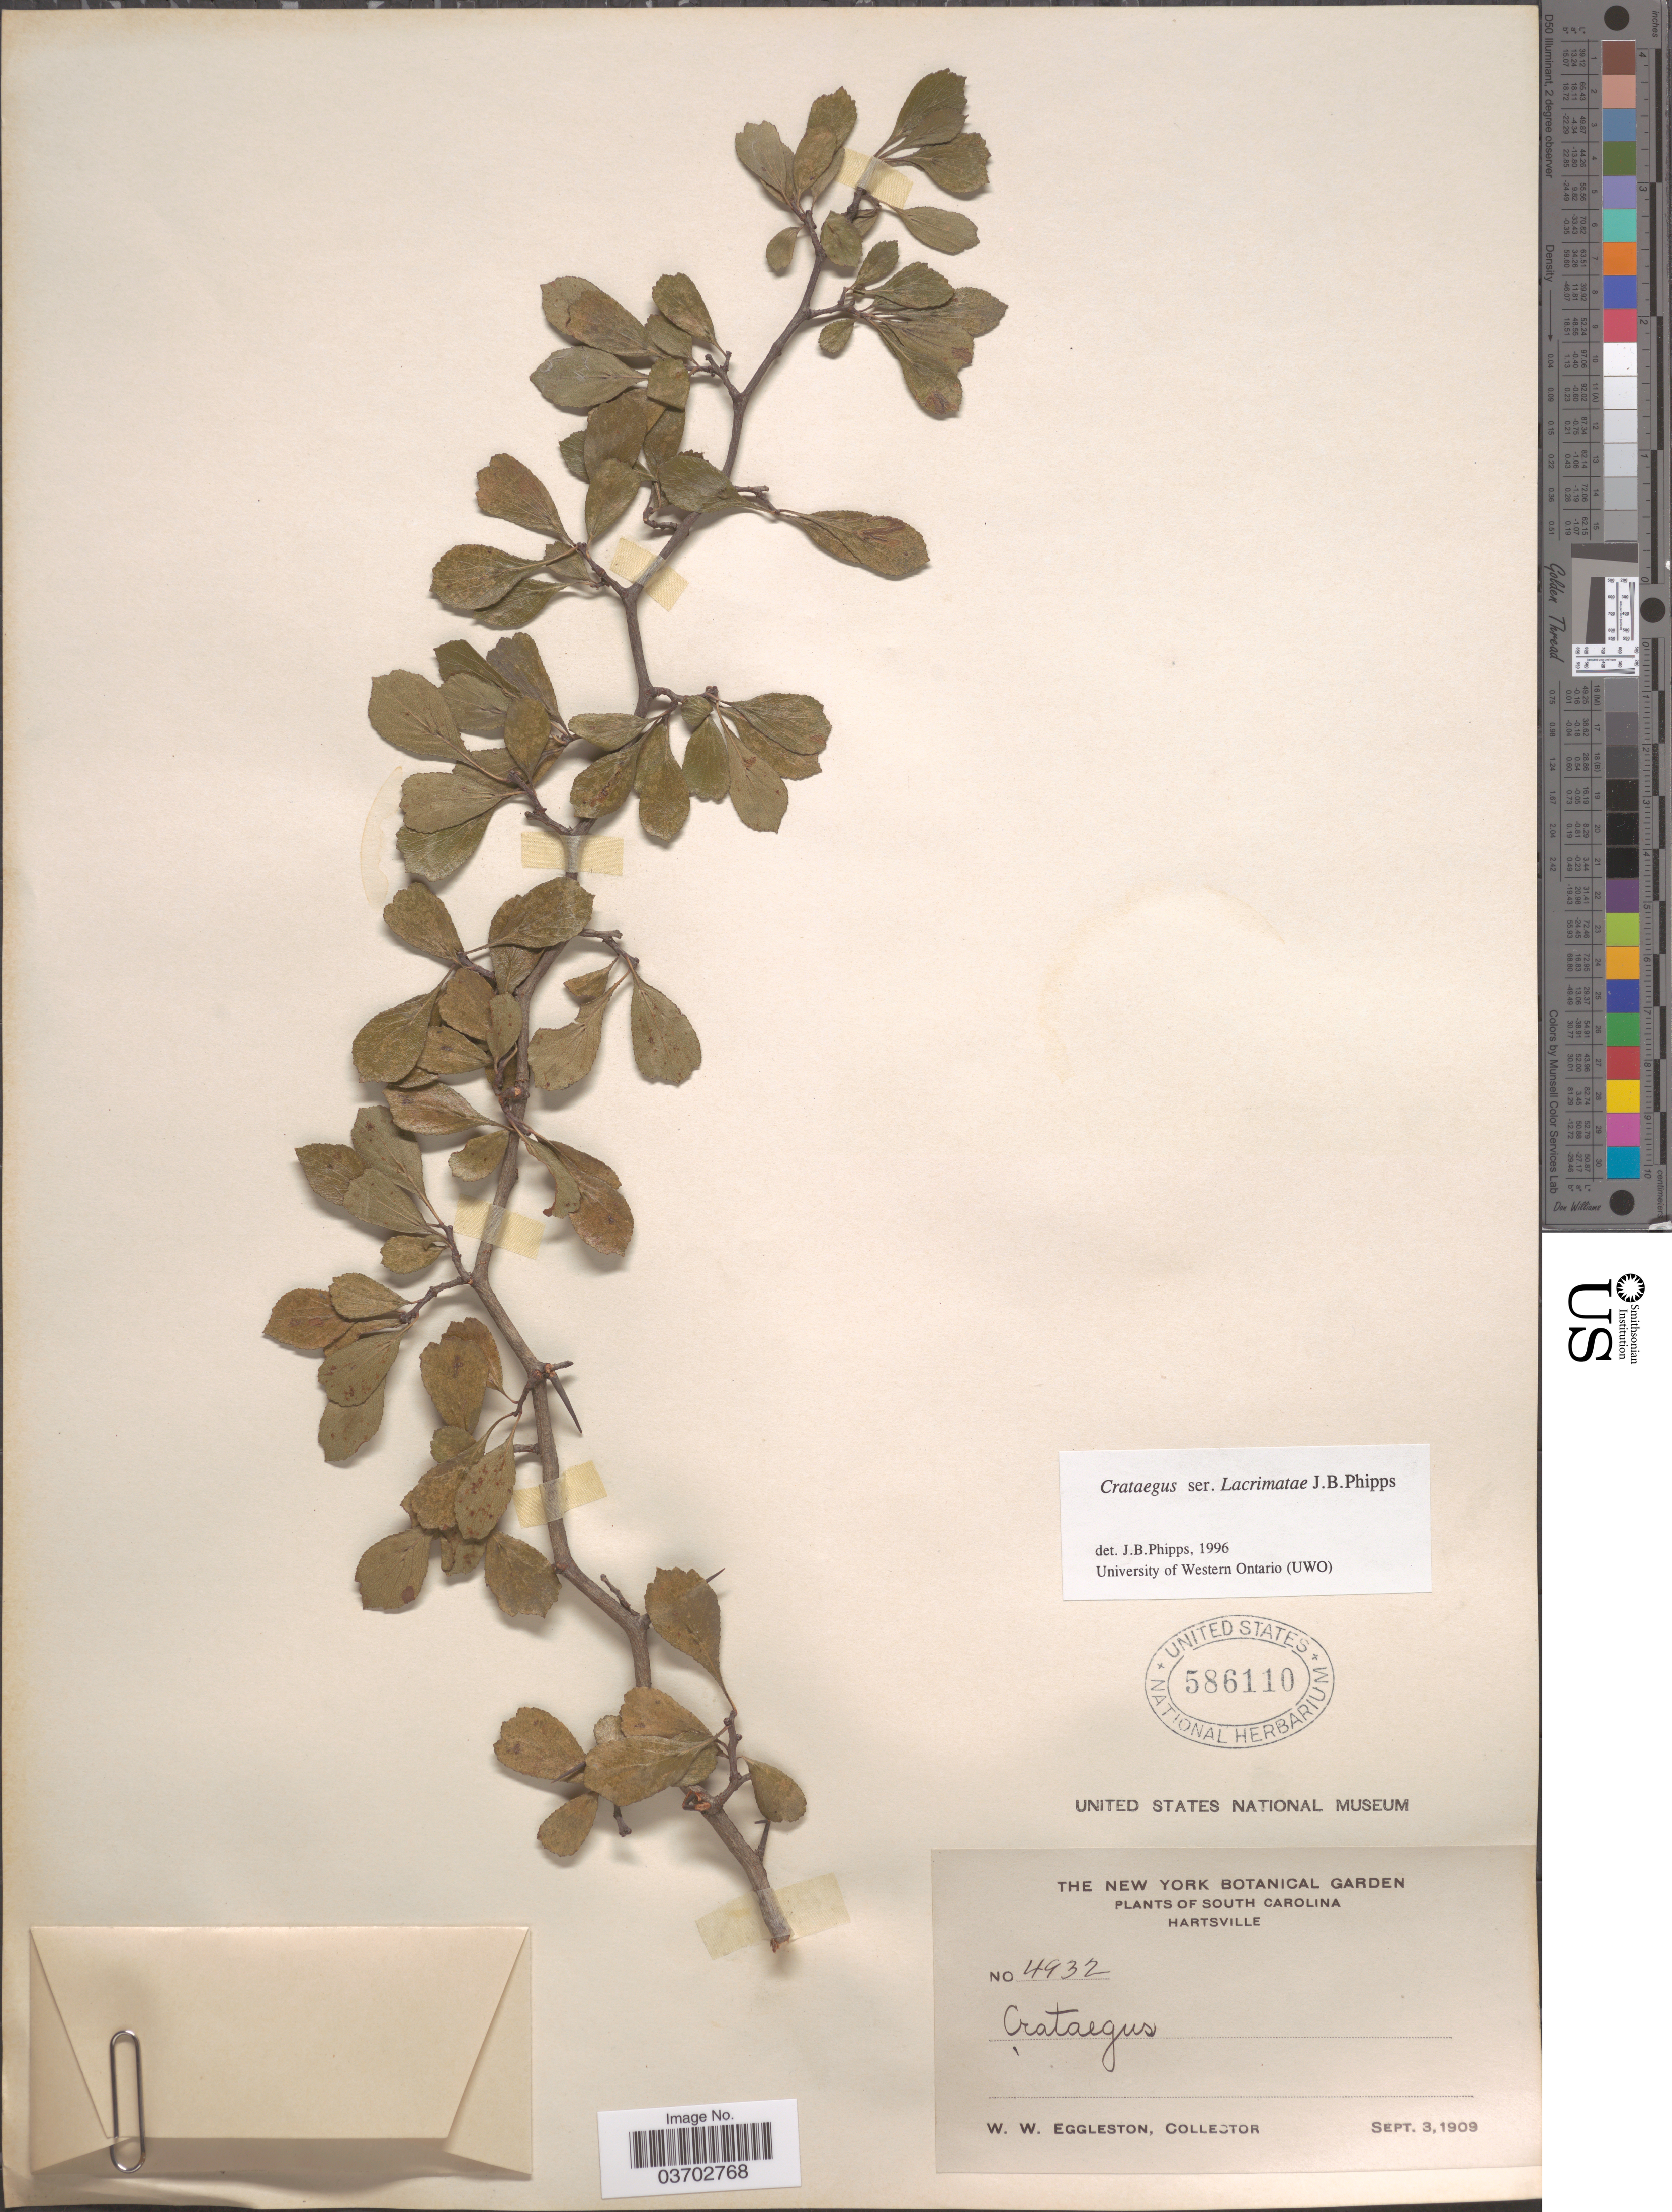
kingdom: Plantae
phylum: Tracheophyta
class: Magnoliopsida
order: Rosales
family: Rosaceae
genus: Crataegus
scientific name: Crataegus sp.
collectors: W. W. Eggleston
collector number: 4932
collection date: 1909-09-03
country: United States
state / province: South Carolina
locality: Hartsville.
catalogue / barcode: US 586110